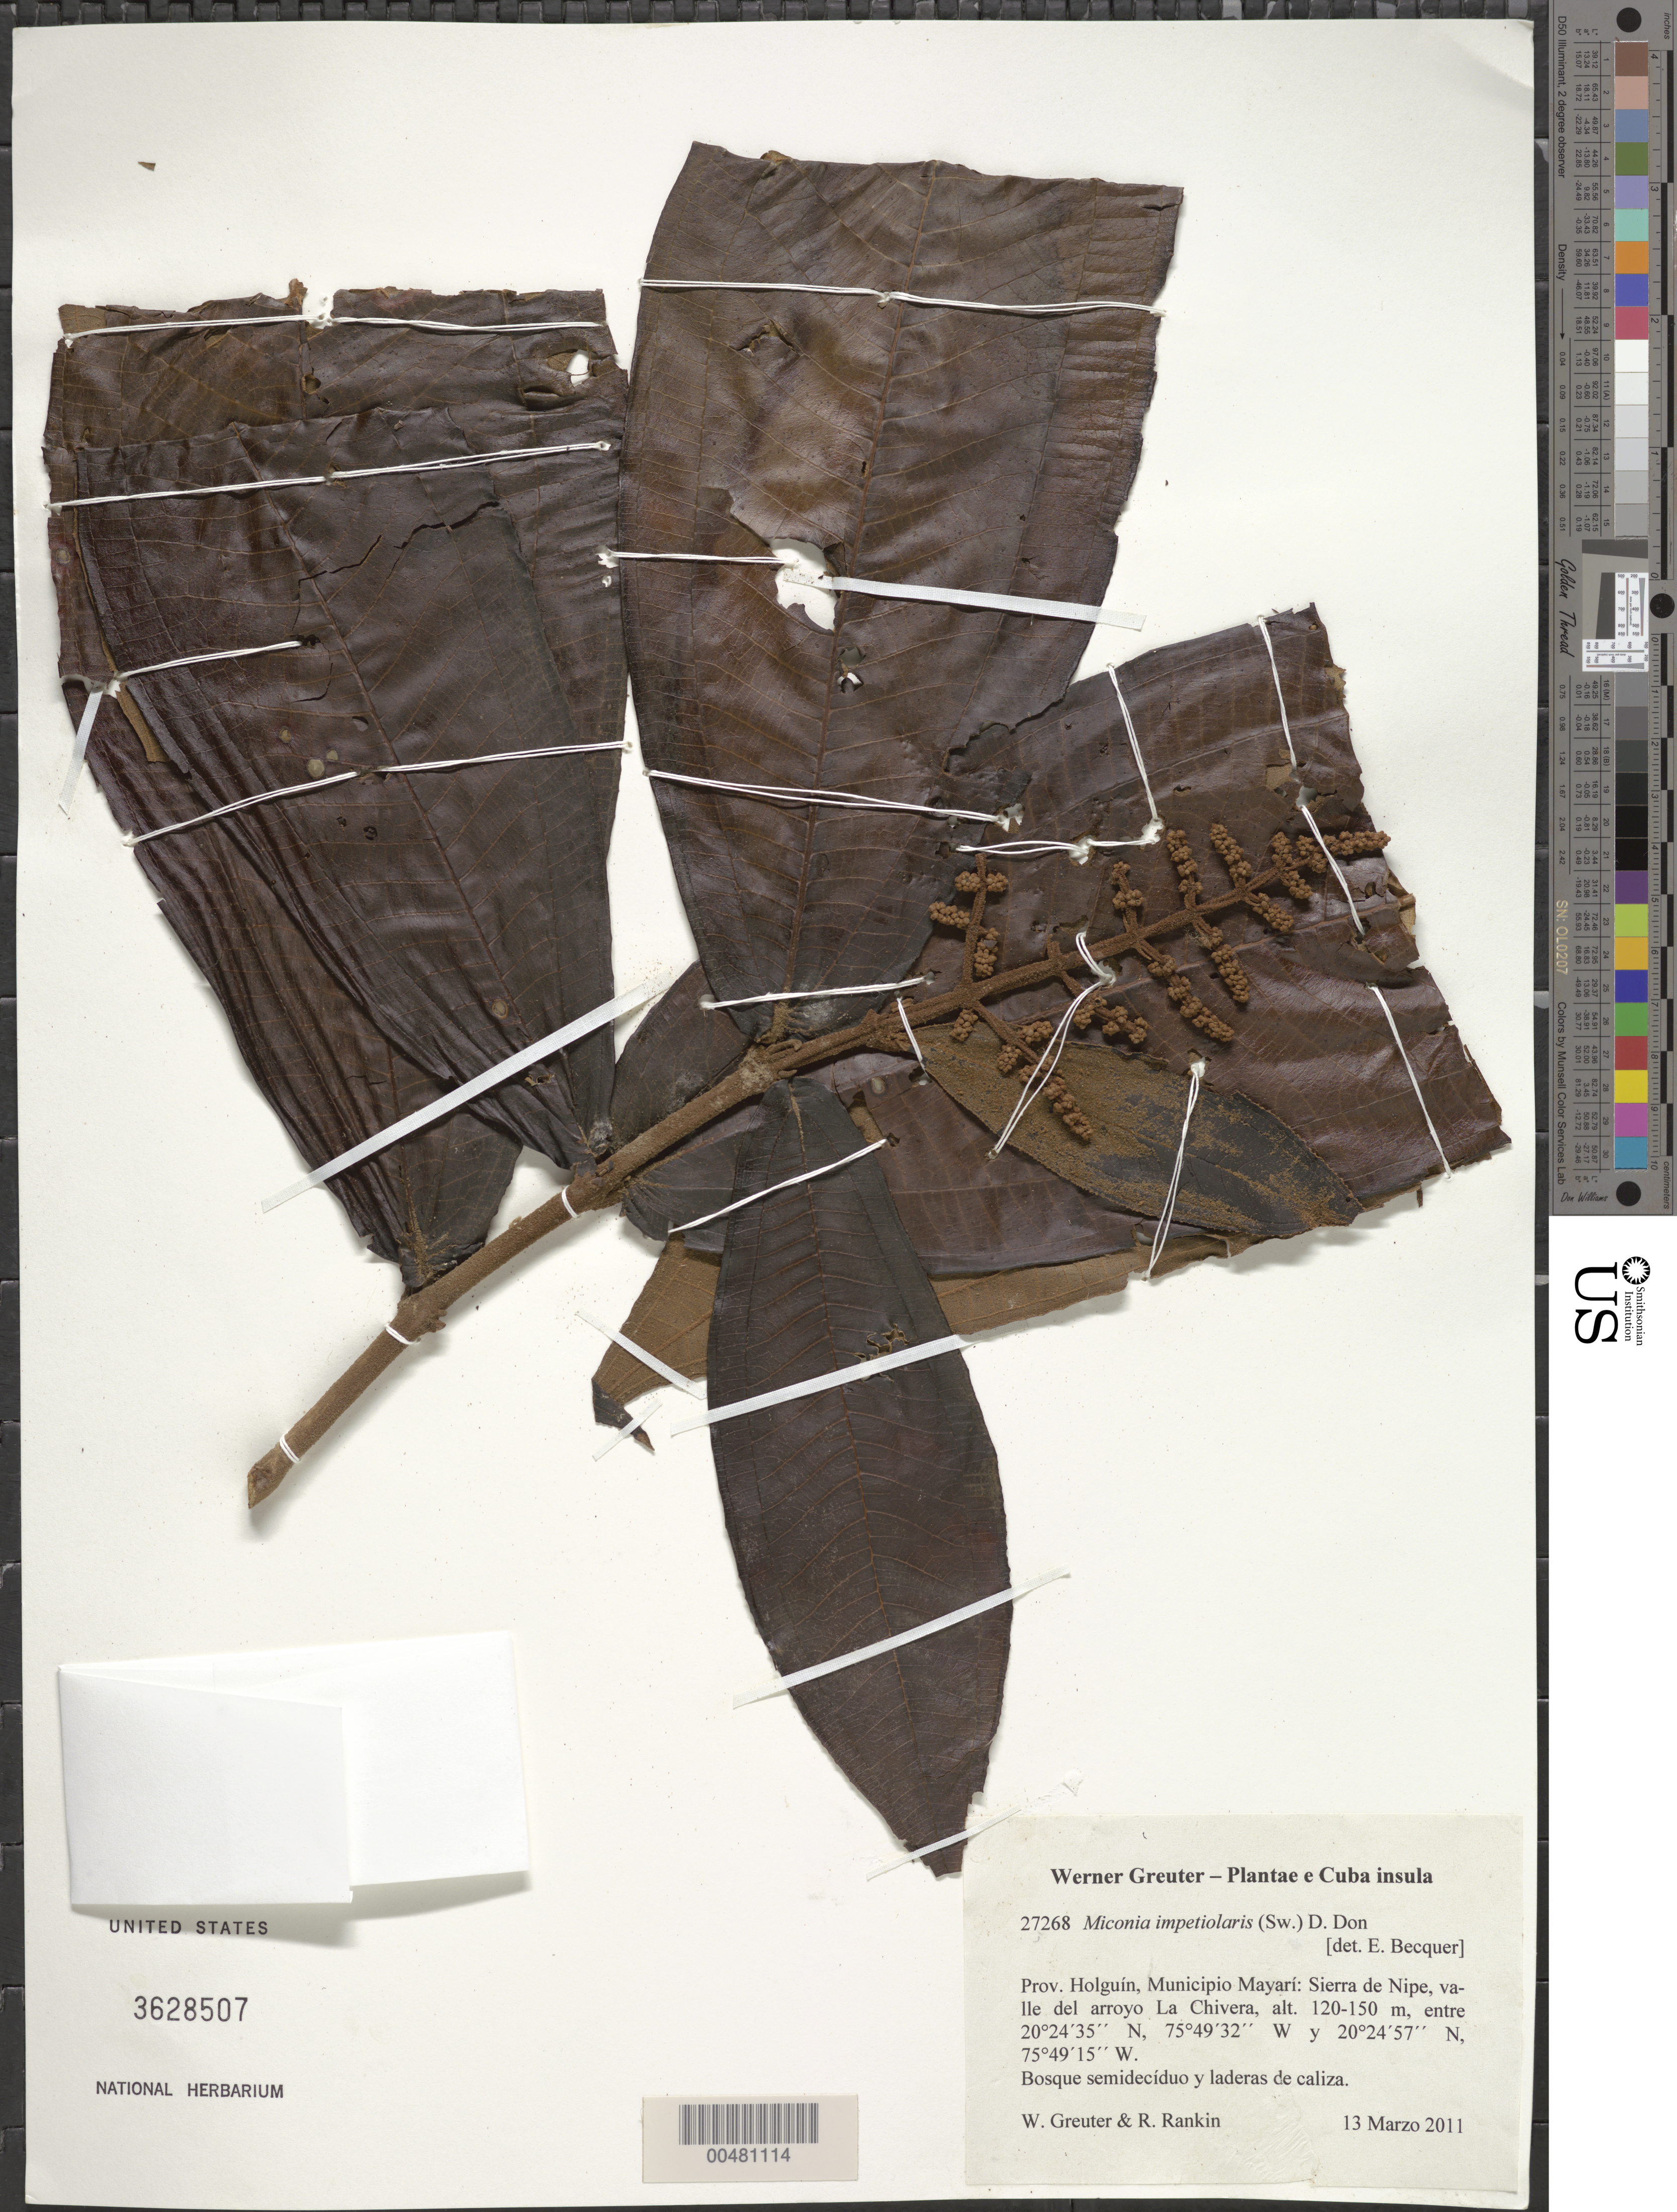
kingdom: Plantae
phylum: Tracheophyta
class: Magnoliopsida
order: Myrtales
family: Melastomataceae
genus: Miconia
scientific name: Miconia impetiolaris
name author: (Sw.) D. Don ex DC.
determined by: Bécquer Granados, E. R., (HAJB)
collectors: W. R. Greuter & R. Rankin Rodriguez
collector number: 27268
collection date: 2011-03-13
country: Cuba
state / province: Holguin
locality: Mun. Mayarí, Sierra de Nipe, valle del arroyo La Chivera.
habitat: Bosque semidecíduo y laderas de caliza.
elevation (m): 120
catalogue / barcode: US 3628507